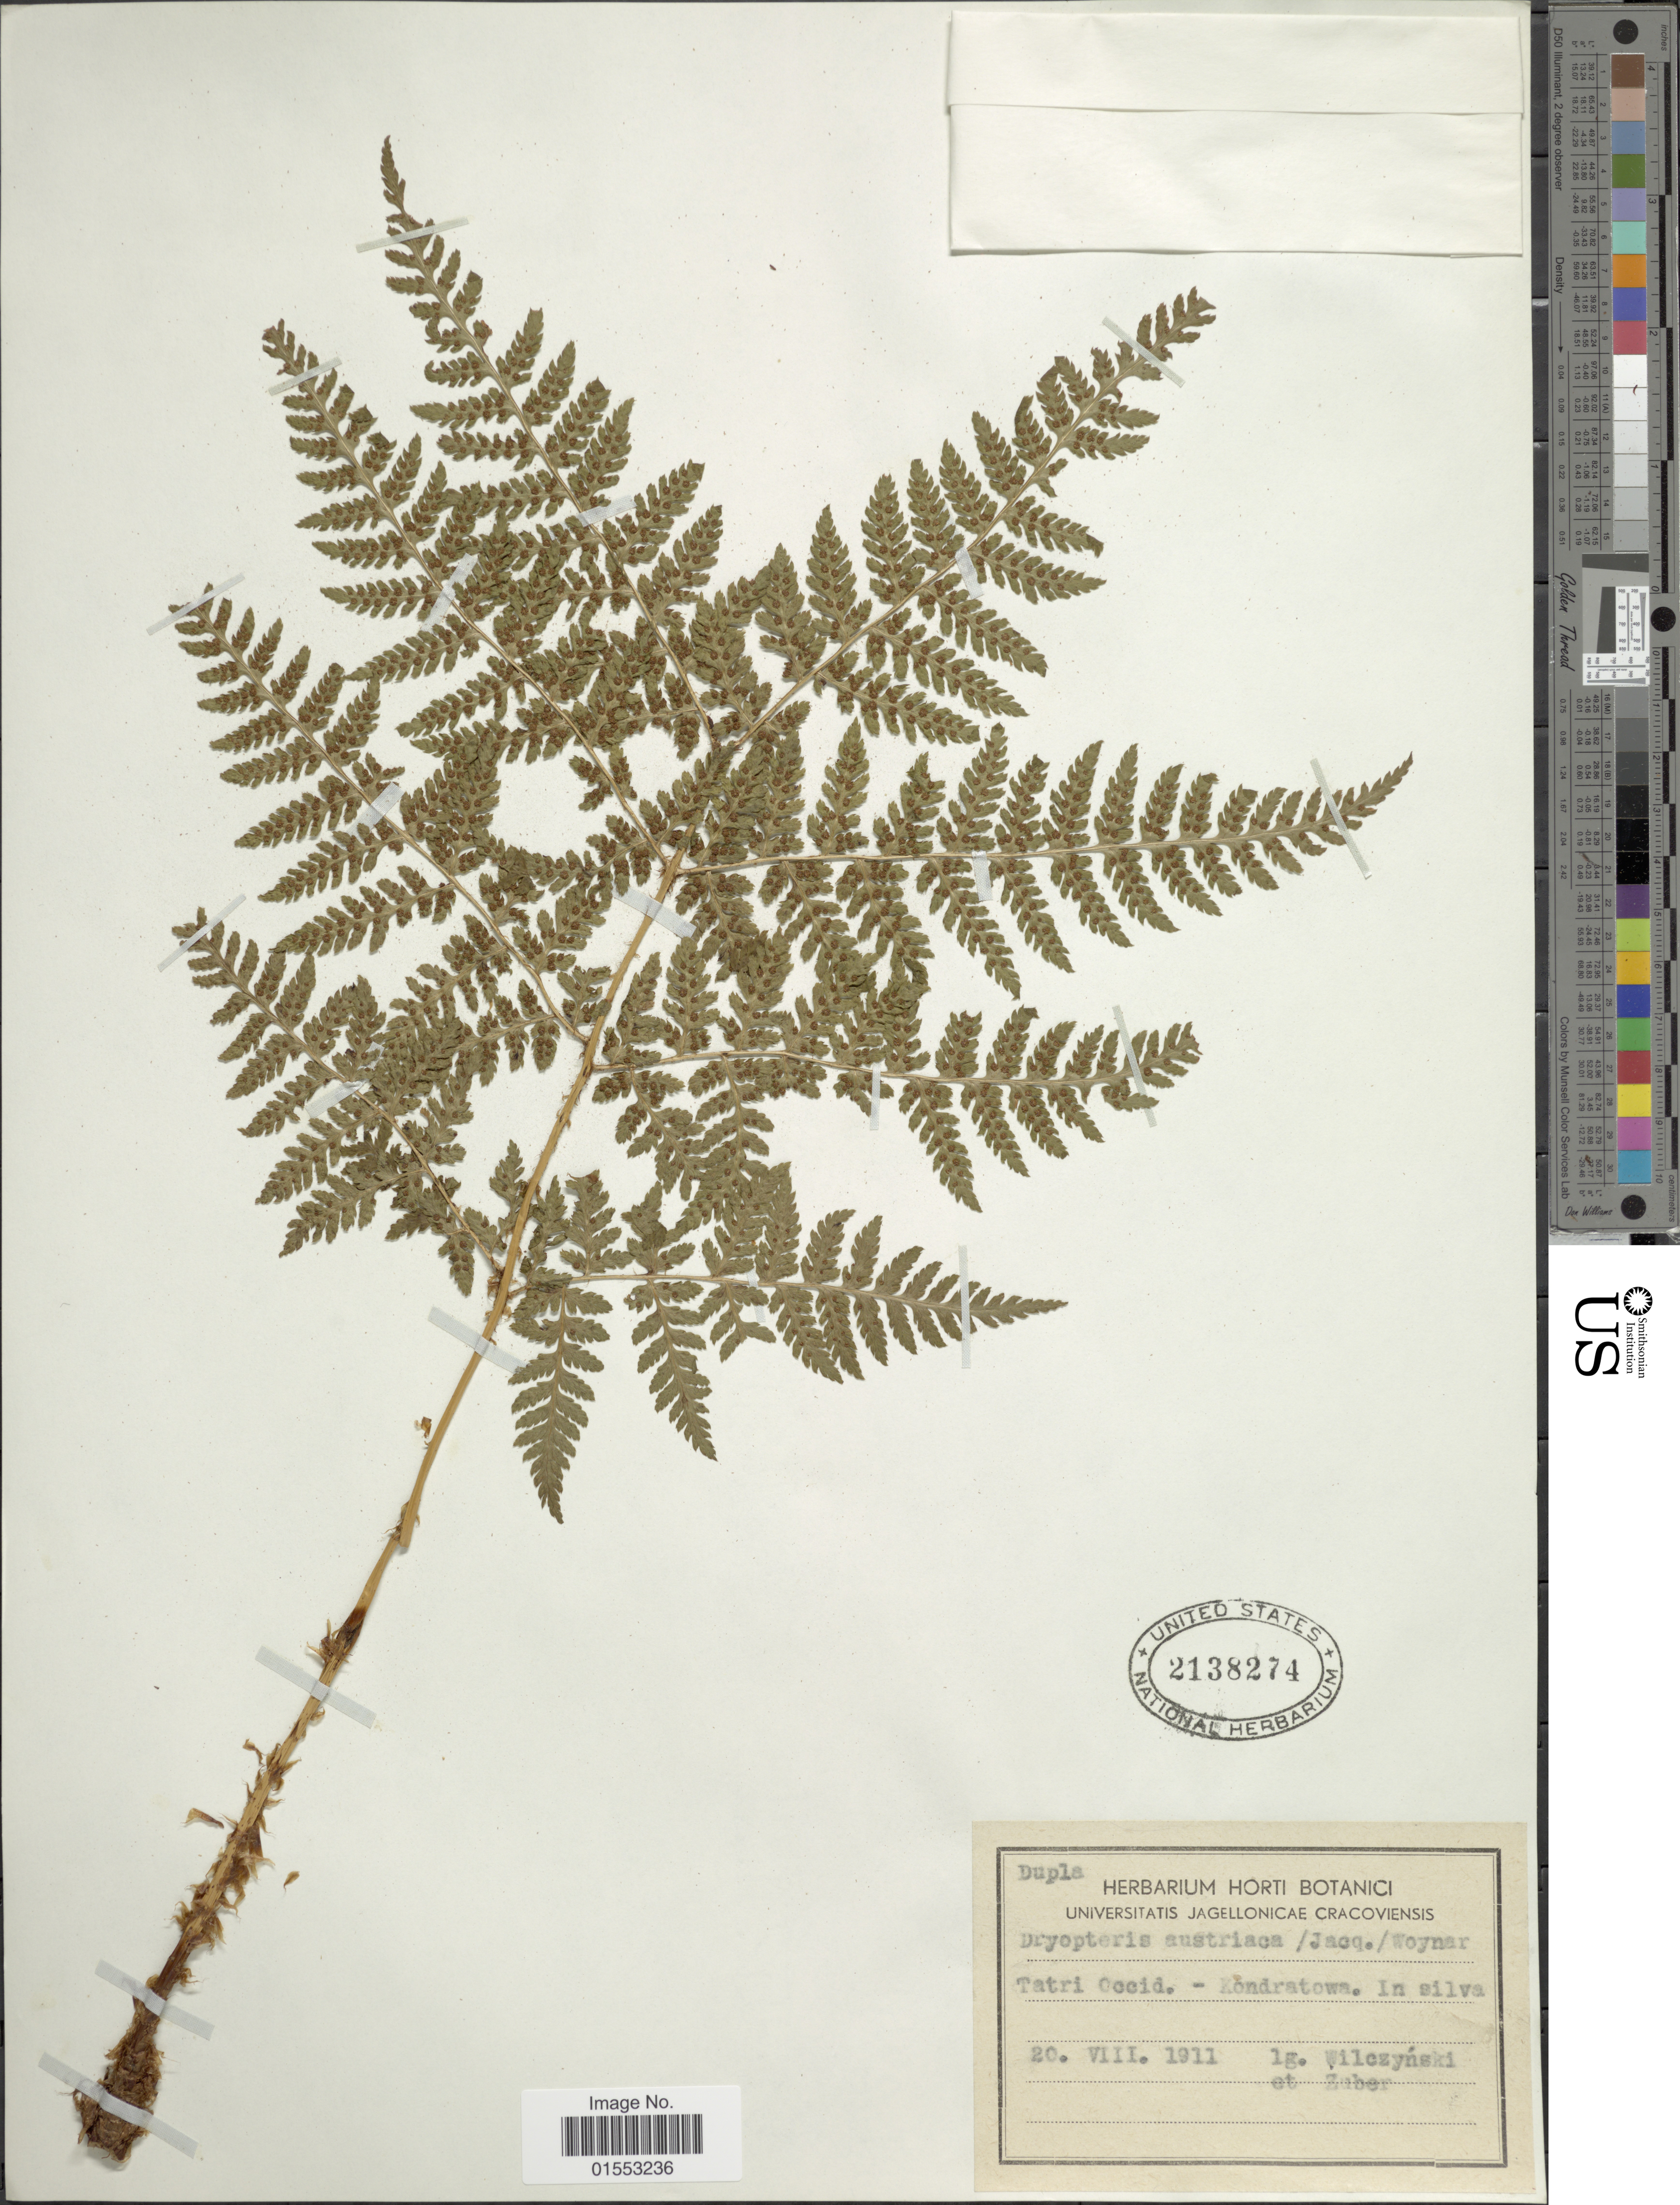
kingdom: Plantae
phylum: Tracheophyta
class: Polypodiopsida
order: Polypodiales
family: Dryopteridaceae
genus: Dryopteris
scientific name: Dryopteris dilatata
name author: (Hoffm.) A. Gray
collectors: T. Wilczynski & Zaber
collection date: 1911-08-20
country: Poland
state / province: Malopolskie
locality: Tatri Occid. -Kondratowa. In silv. [interpreted]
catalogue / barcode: US 2138274